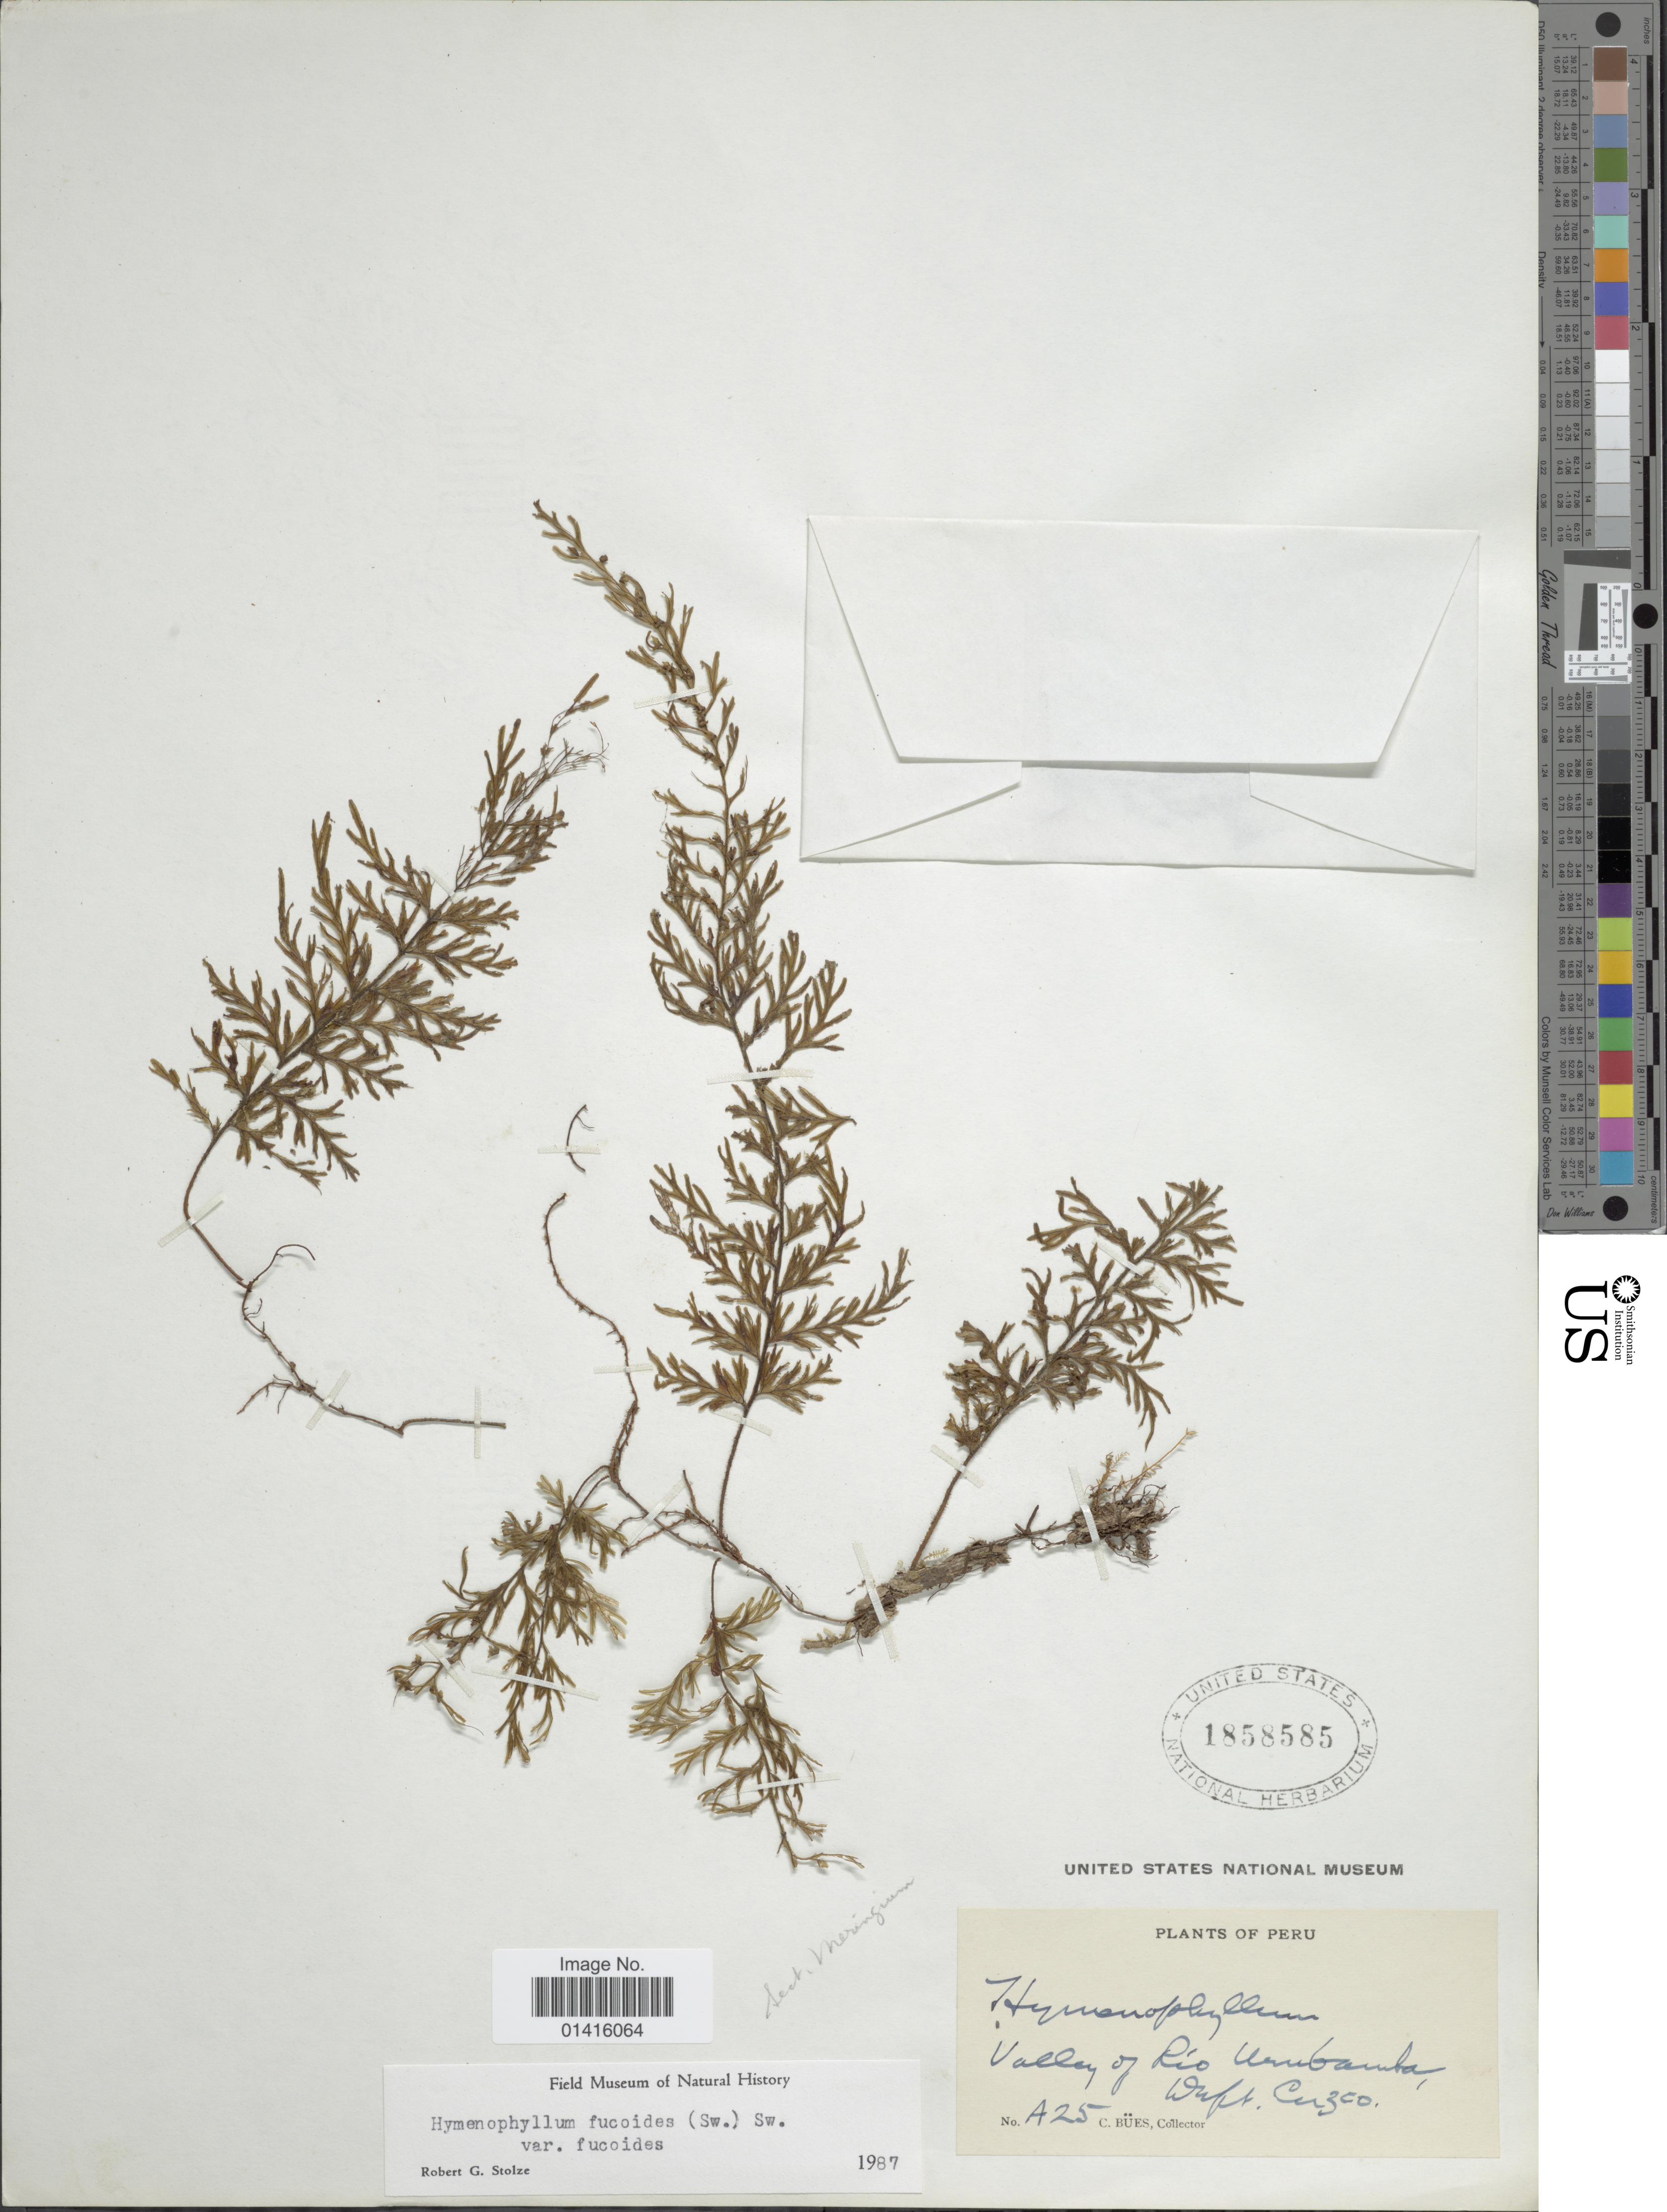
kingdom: Plantae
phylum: Tracheophyta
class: Polypodiopsida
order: Hymenophyllales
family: Hymenophyllaceae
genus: Hymenophyllum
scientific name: Hymenophyllum fucoides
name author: (Sw.) Sw.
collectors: C. Bues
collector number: A25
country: Peru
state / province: Cusco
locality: Valley of Rio Urubamba, dept. Cuzco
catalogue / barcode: US 1858585